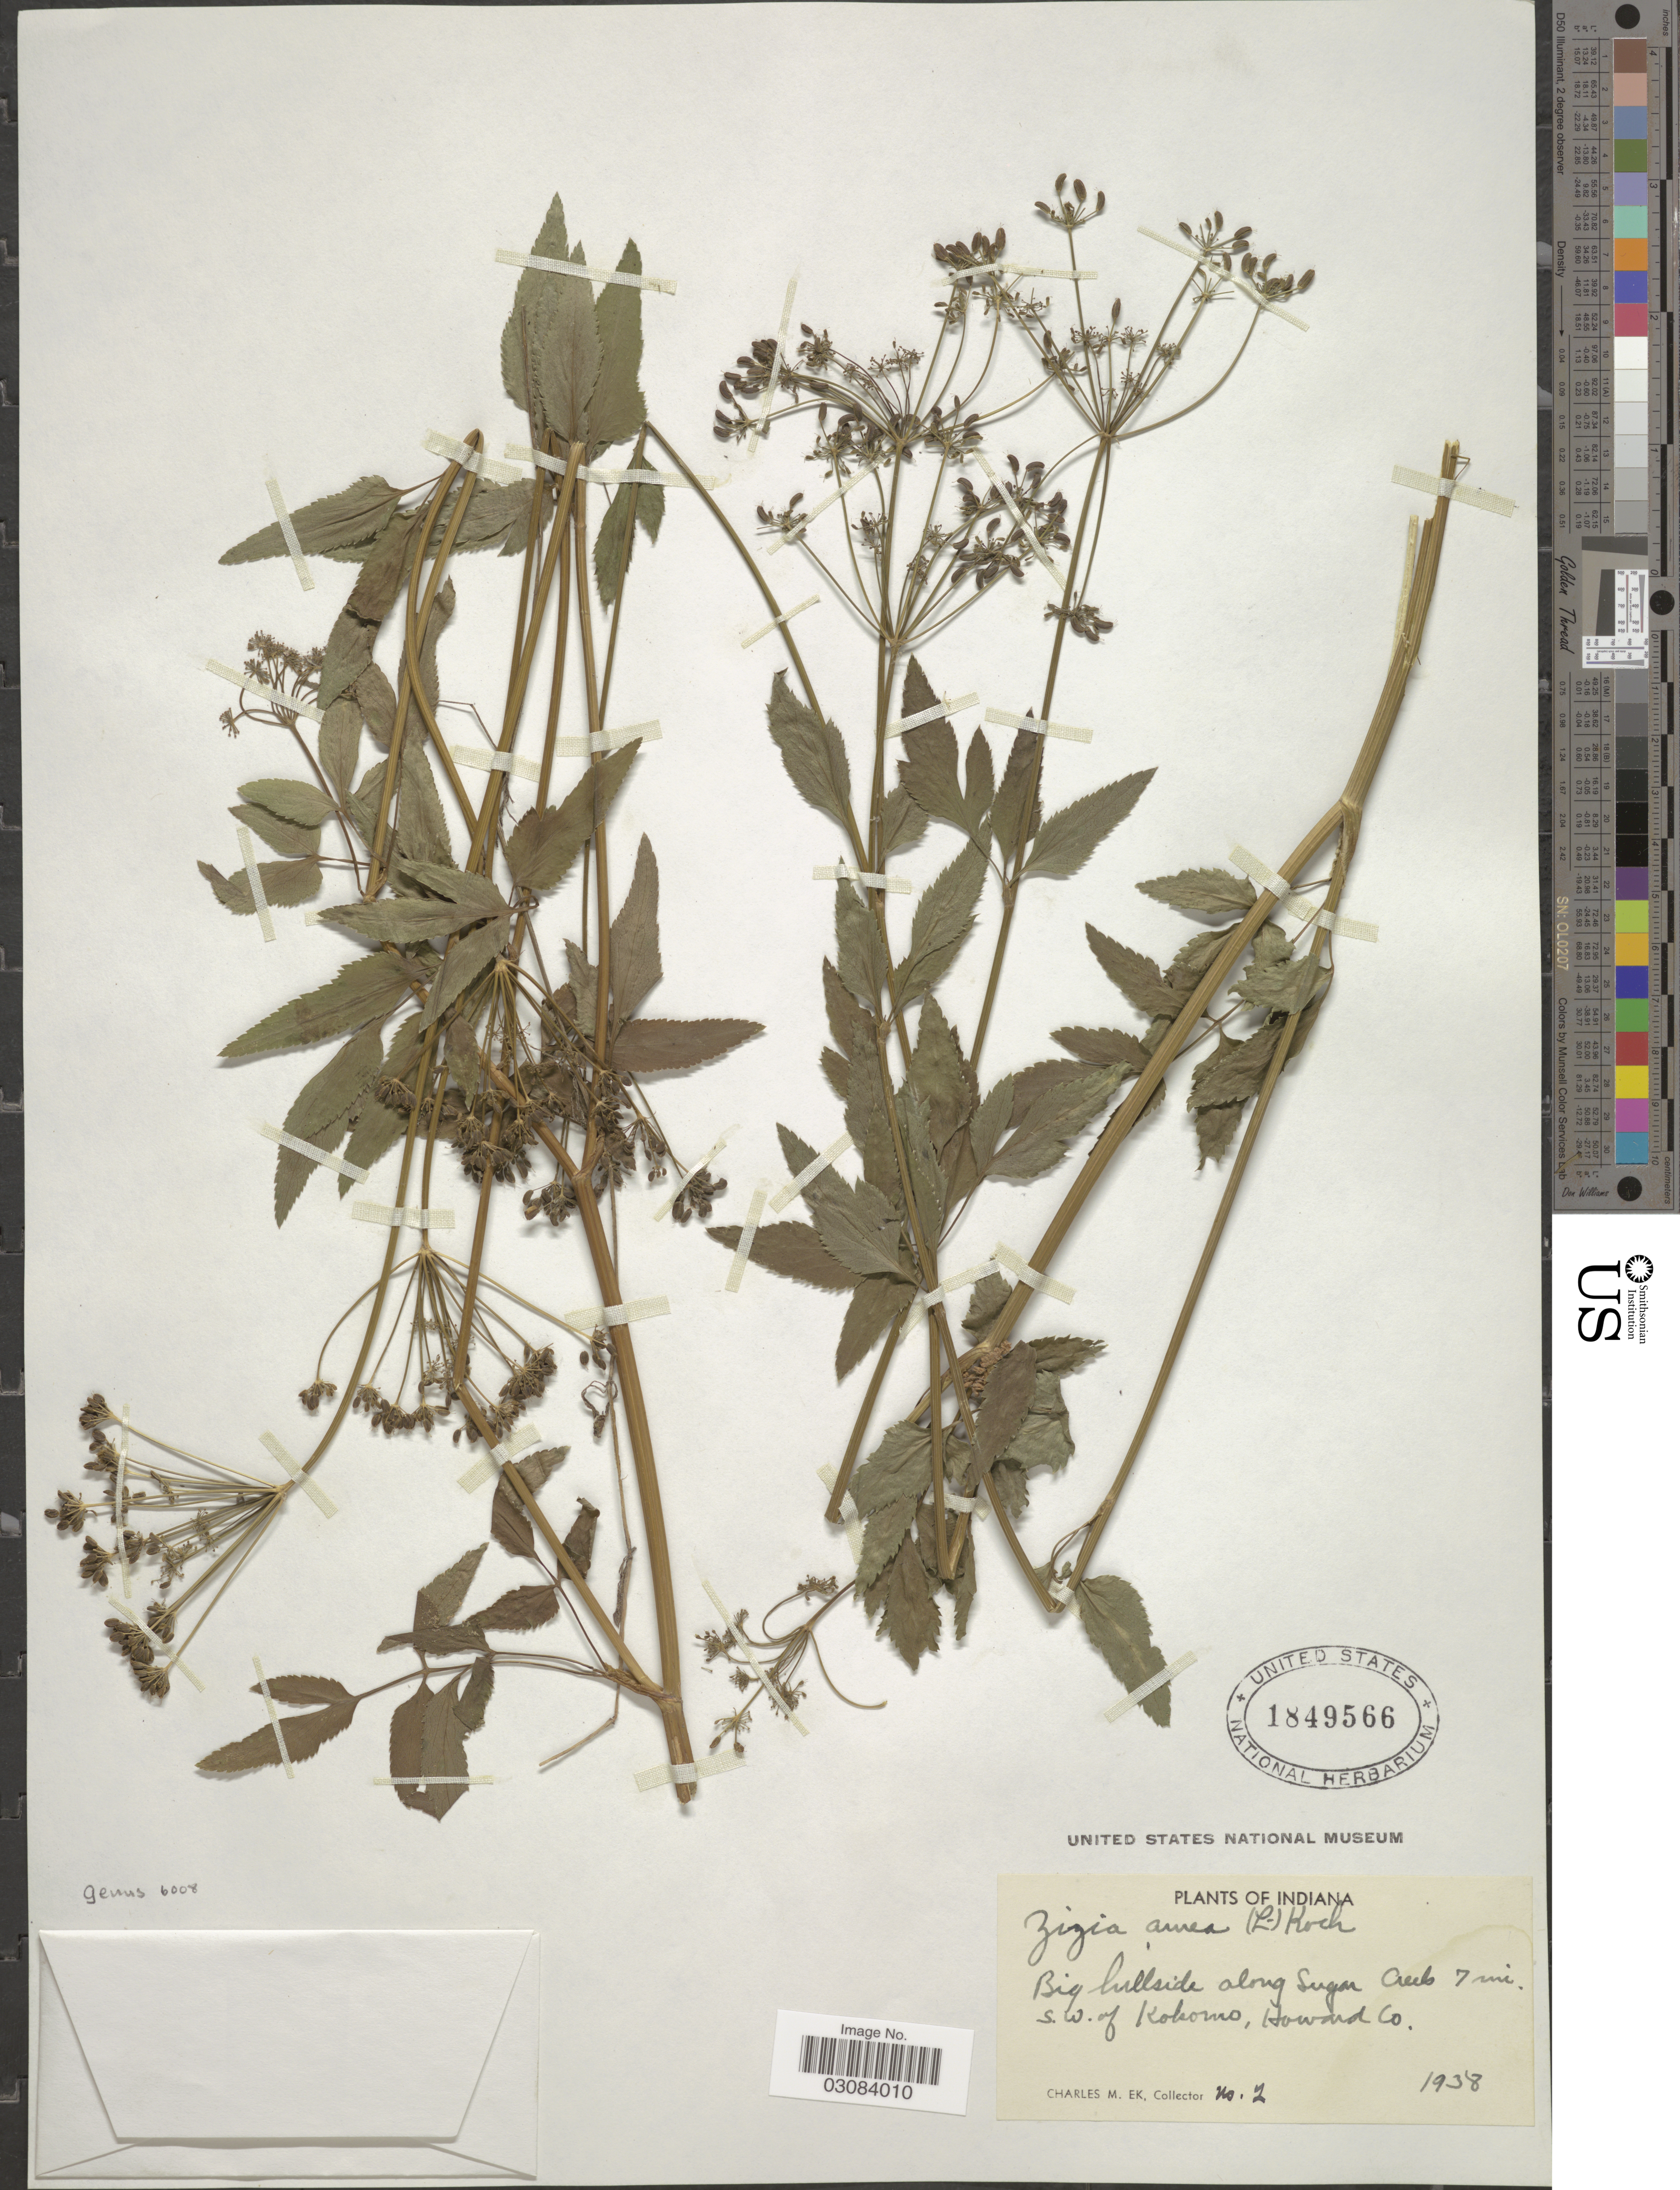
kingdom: Plantae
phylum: Tracheophyta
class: Magnoliopsida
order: Apiales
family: Apiaceae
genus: Zizia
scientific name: Zizia aurea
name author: (L.) Koch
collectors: C. Ek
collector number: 2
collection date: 1938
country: United States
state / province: Indiana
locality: Big hillside along Sugar Creek 7 mi. S.W. of Kokomo, Howard Co.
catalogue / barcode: US 1849566